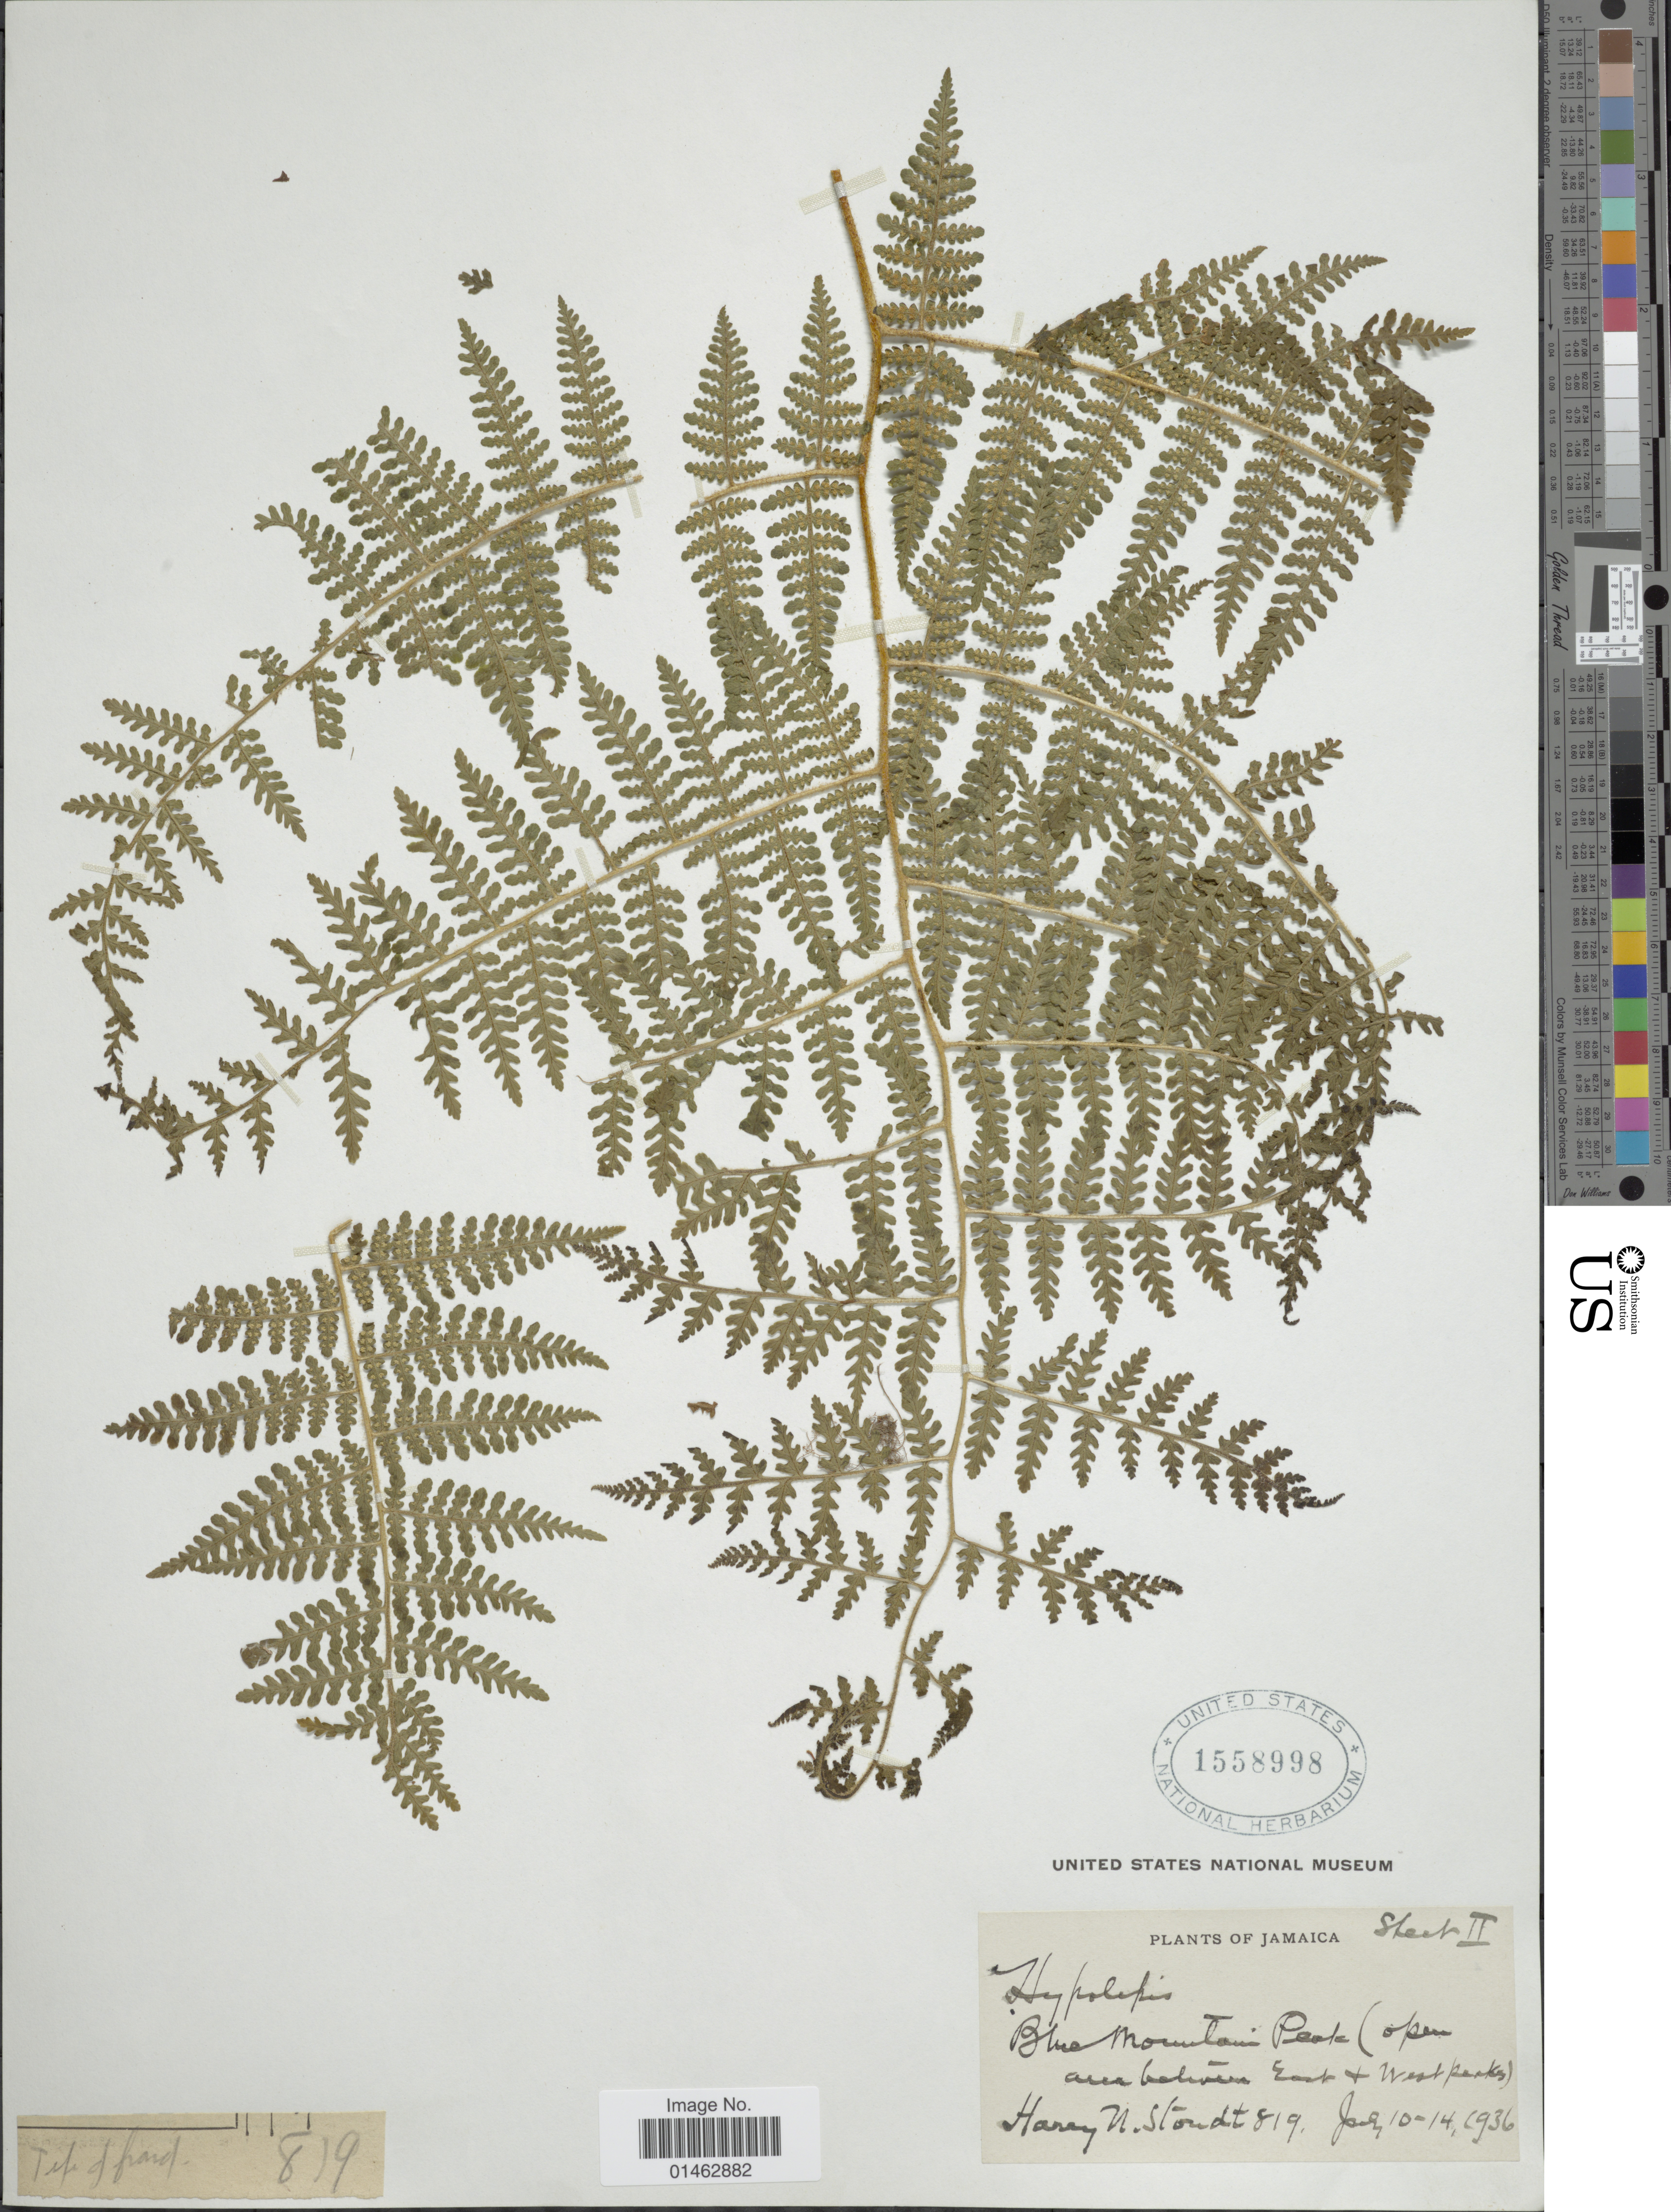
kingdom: Plantae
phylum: Tracheophyta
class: Polypodiopsida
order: Polypodiales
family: Dennstaedtiaceae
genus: Hypolepis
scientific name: Hypolepis bogotensis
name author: H. Karst.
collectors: H. Stoudt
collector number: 819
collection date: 1936-07-10/1936-07-14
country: Jamaica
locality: Blue Mountains Peak (open area between West Park)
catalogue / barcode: US 1558998